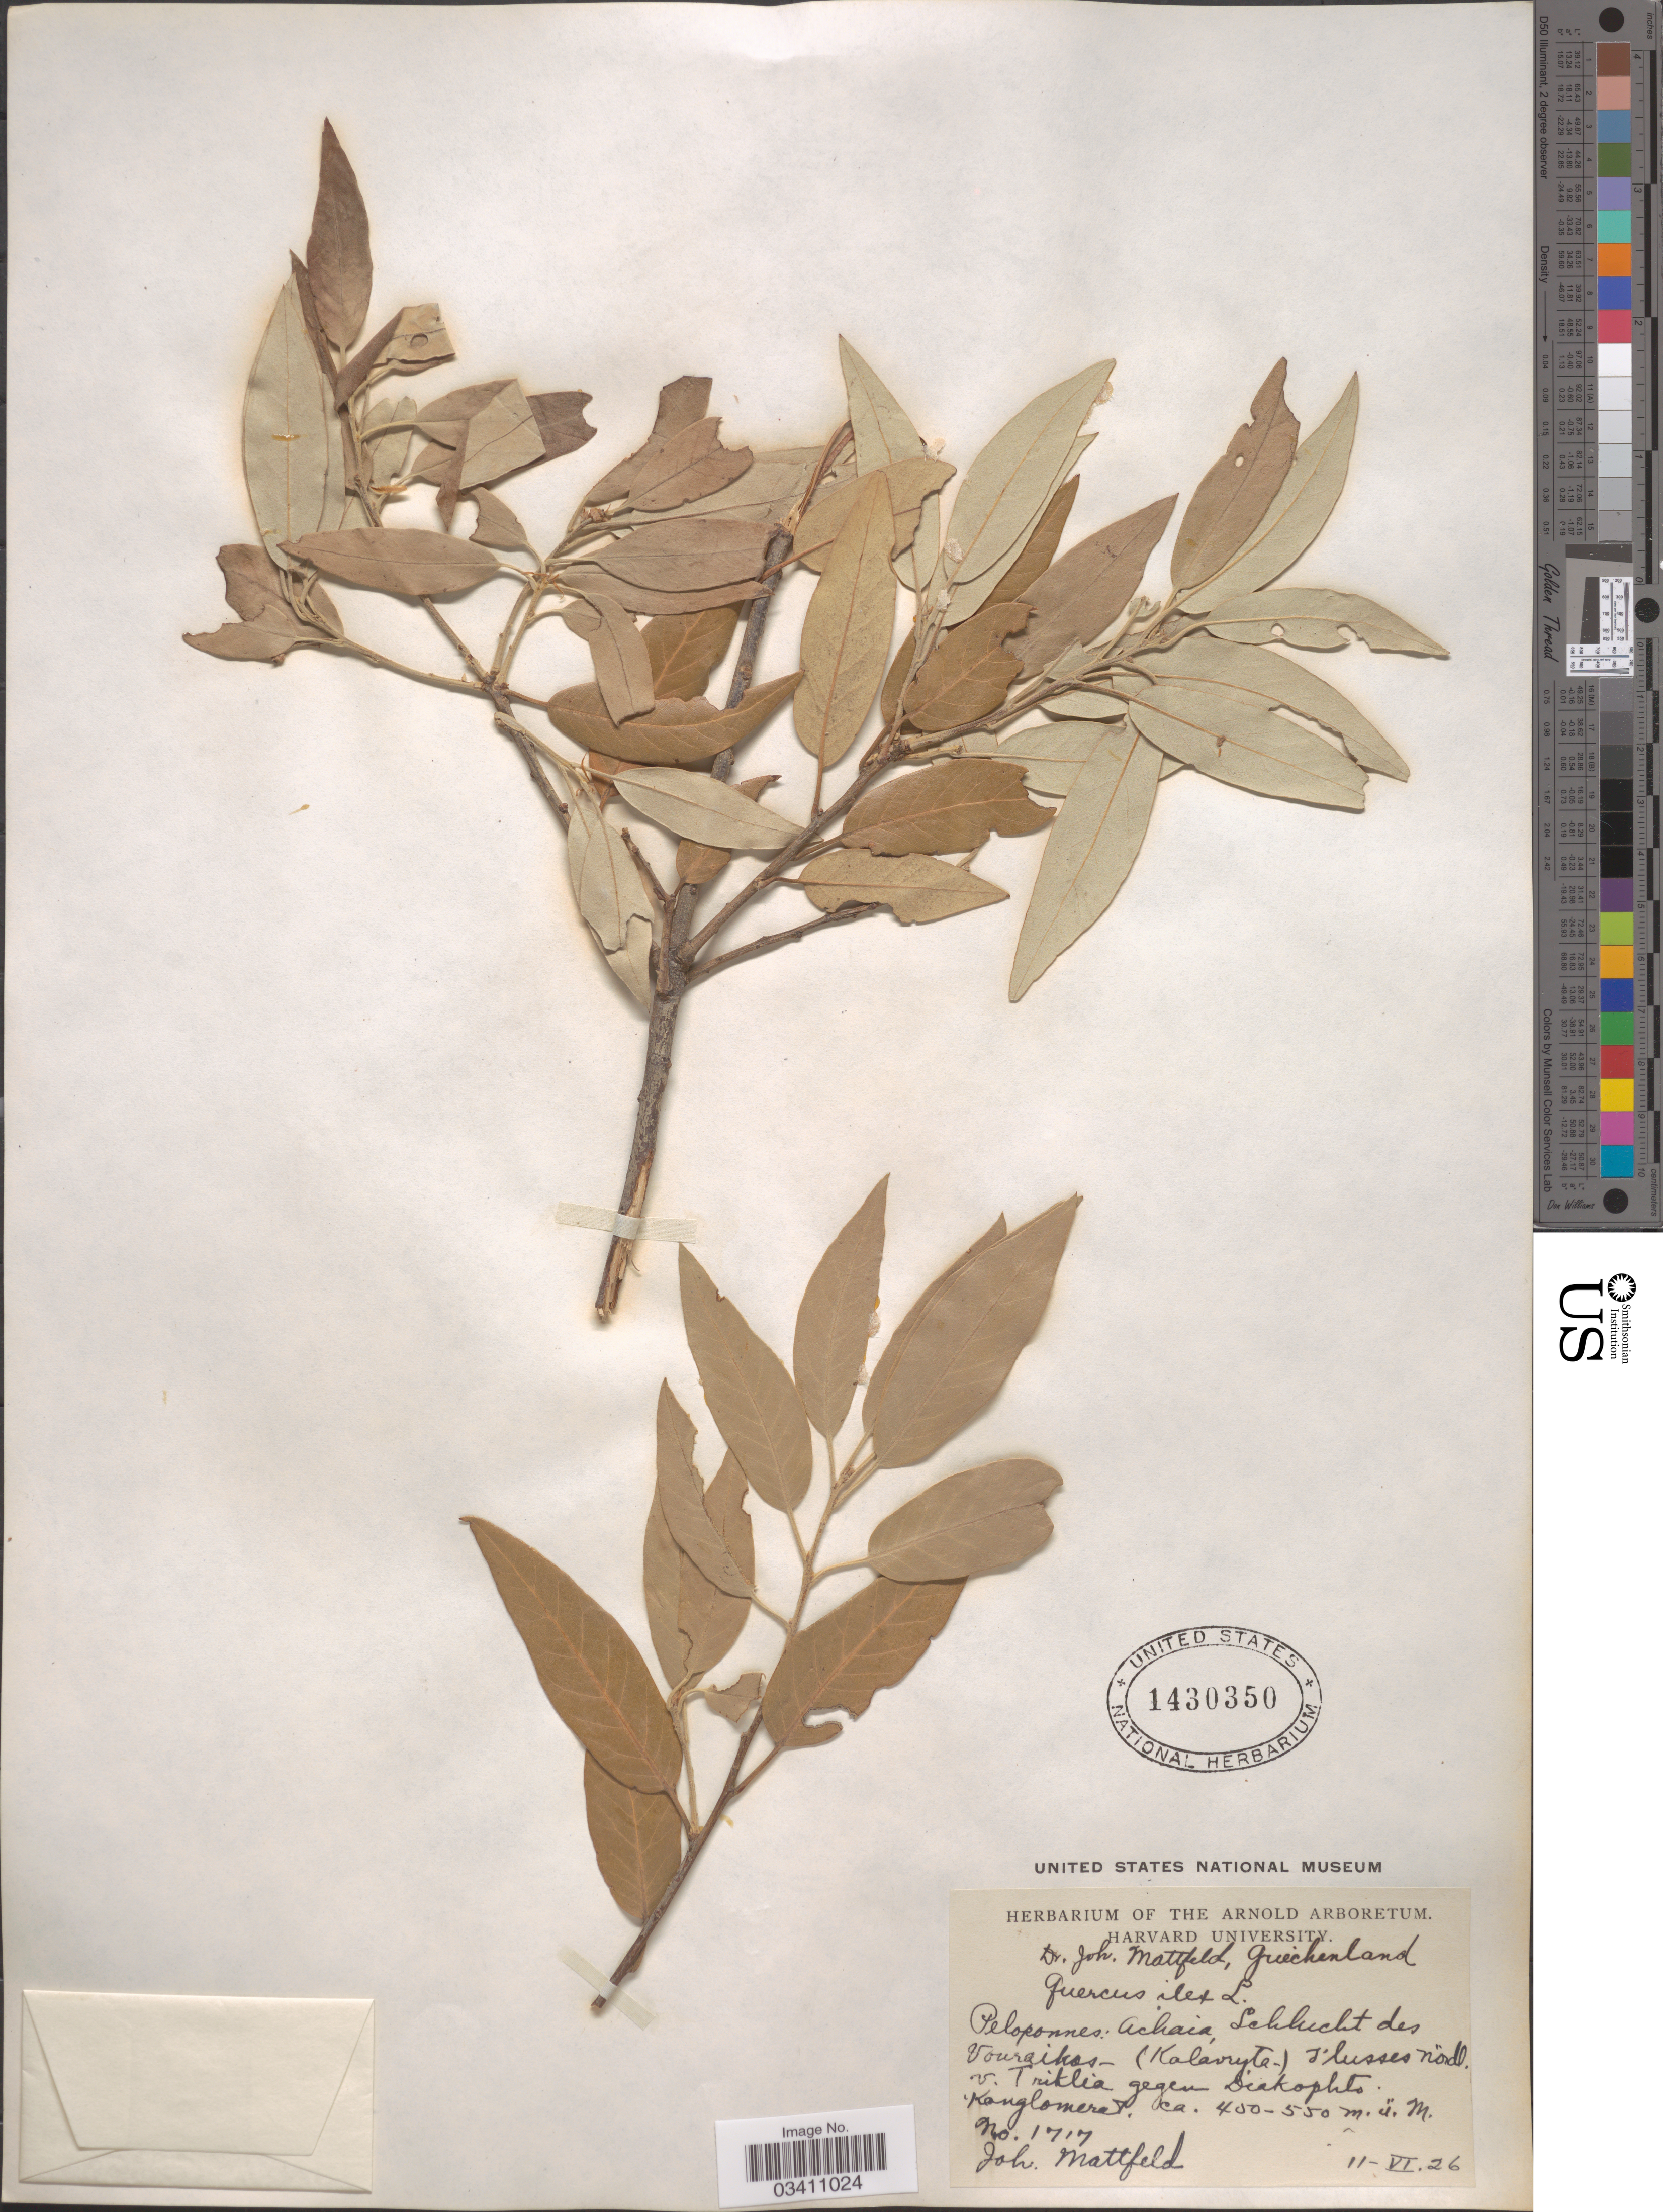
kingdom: Plantae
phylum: Tracheophyta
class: Magnoliopsida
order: Fagales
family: Fagaceae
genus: Quercus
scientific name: Quercus ilex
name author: Lour.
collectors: J. Mattfeld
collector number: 1717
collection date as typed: Transcribed d/m/y: 11/6/26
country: Greece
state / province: Peloponnese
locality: Peloponnes: Achaia, Schlucht des Vouraikos- (Kalavryta.) Flusses nördl. v. Triklia gegen Diakophto. Konglomerat.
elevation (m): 450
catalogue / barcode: US 1430350